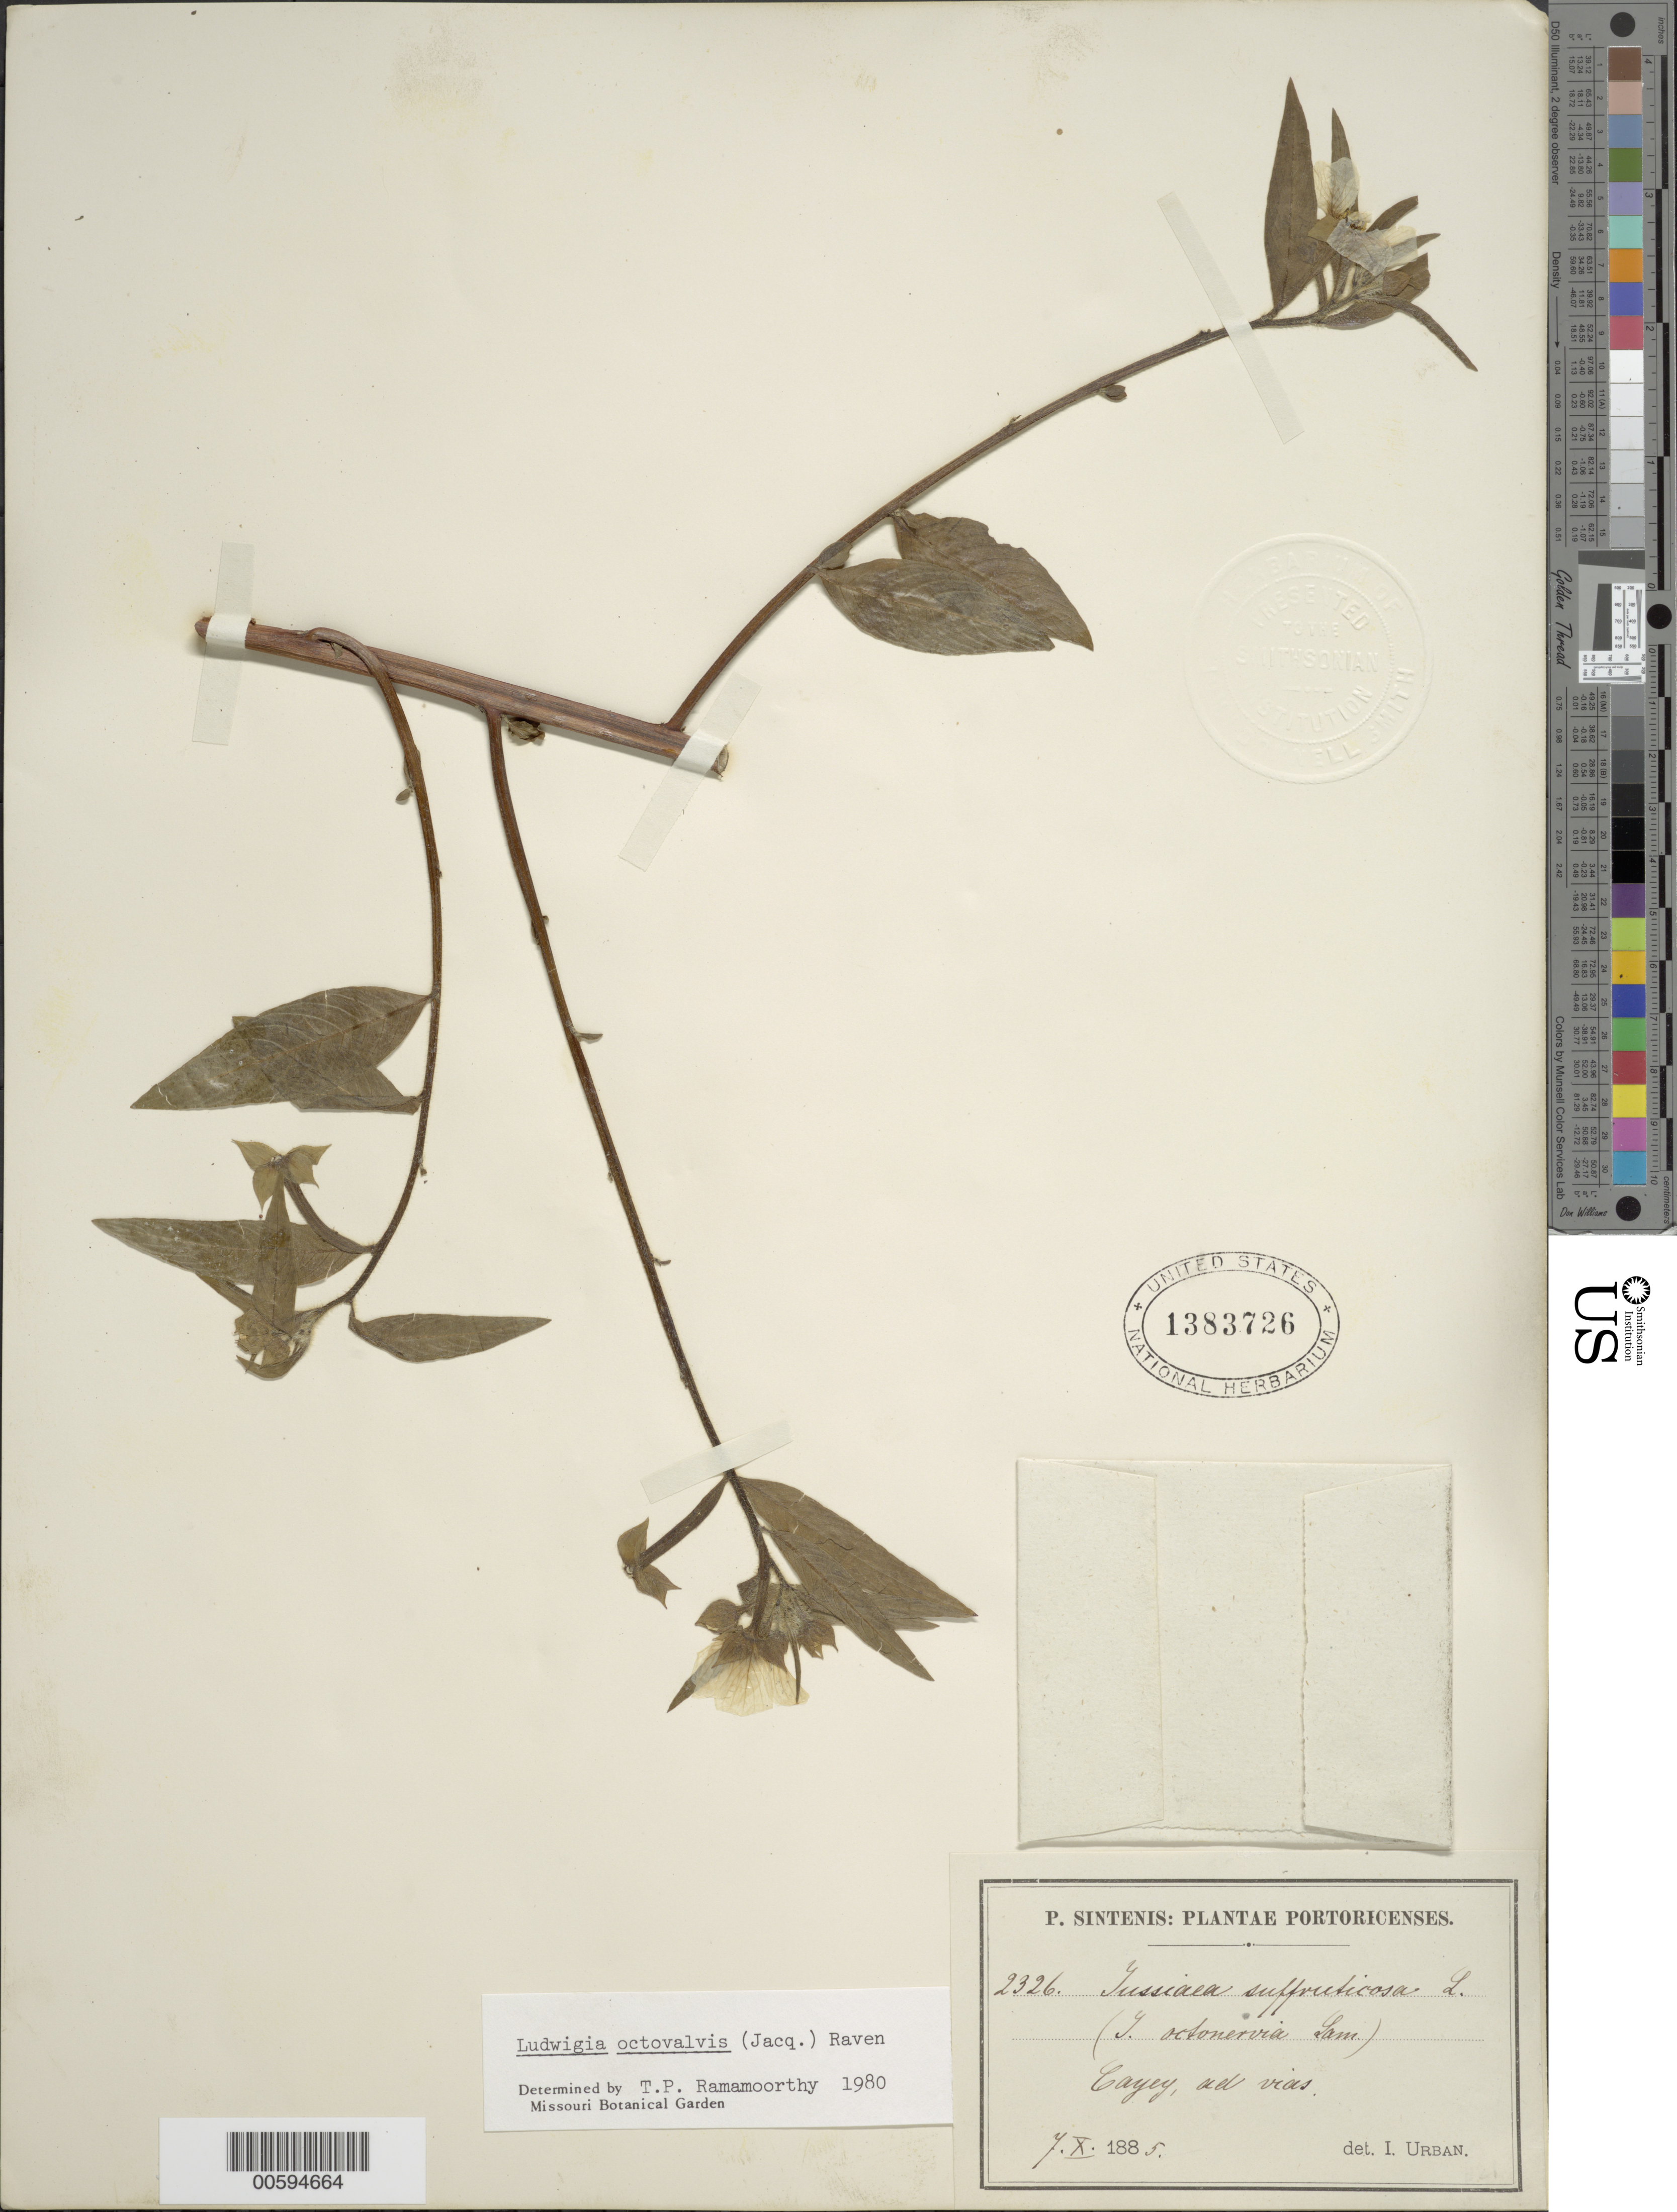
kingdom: Plantae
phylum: Tracheophyta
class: Magnoliopsida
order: Myrtales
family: Onagraceae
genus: Ludwigia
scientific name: Ludwigia octovalvis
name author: (Jacq.) P.H. Raven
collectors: P. Sintenis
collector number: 2326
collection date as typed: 07 Oct 1885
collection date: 1885-10-07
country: Puerto Rico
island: Greater Antilles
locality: Cayey, ad vias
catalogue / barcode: US 1383726